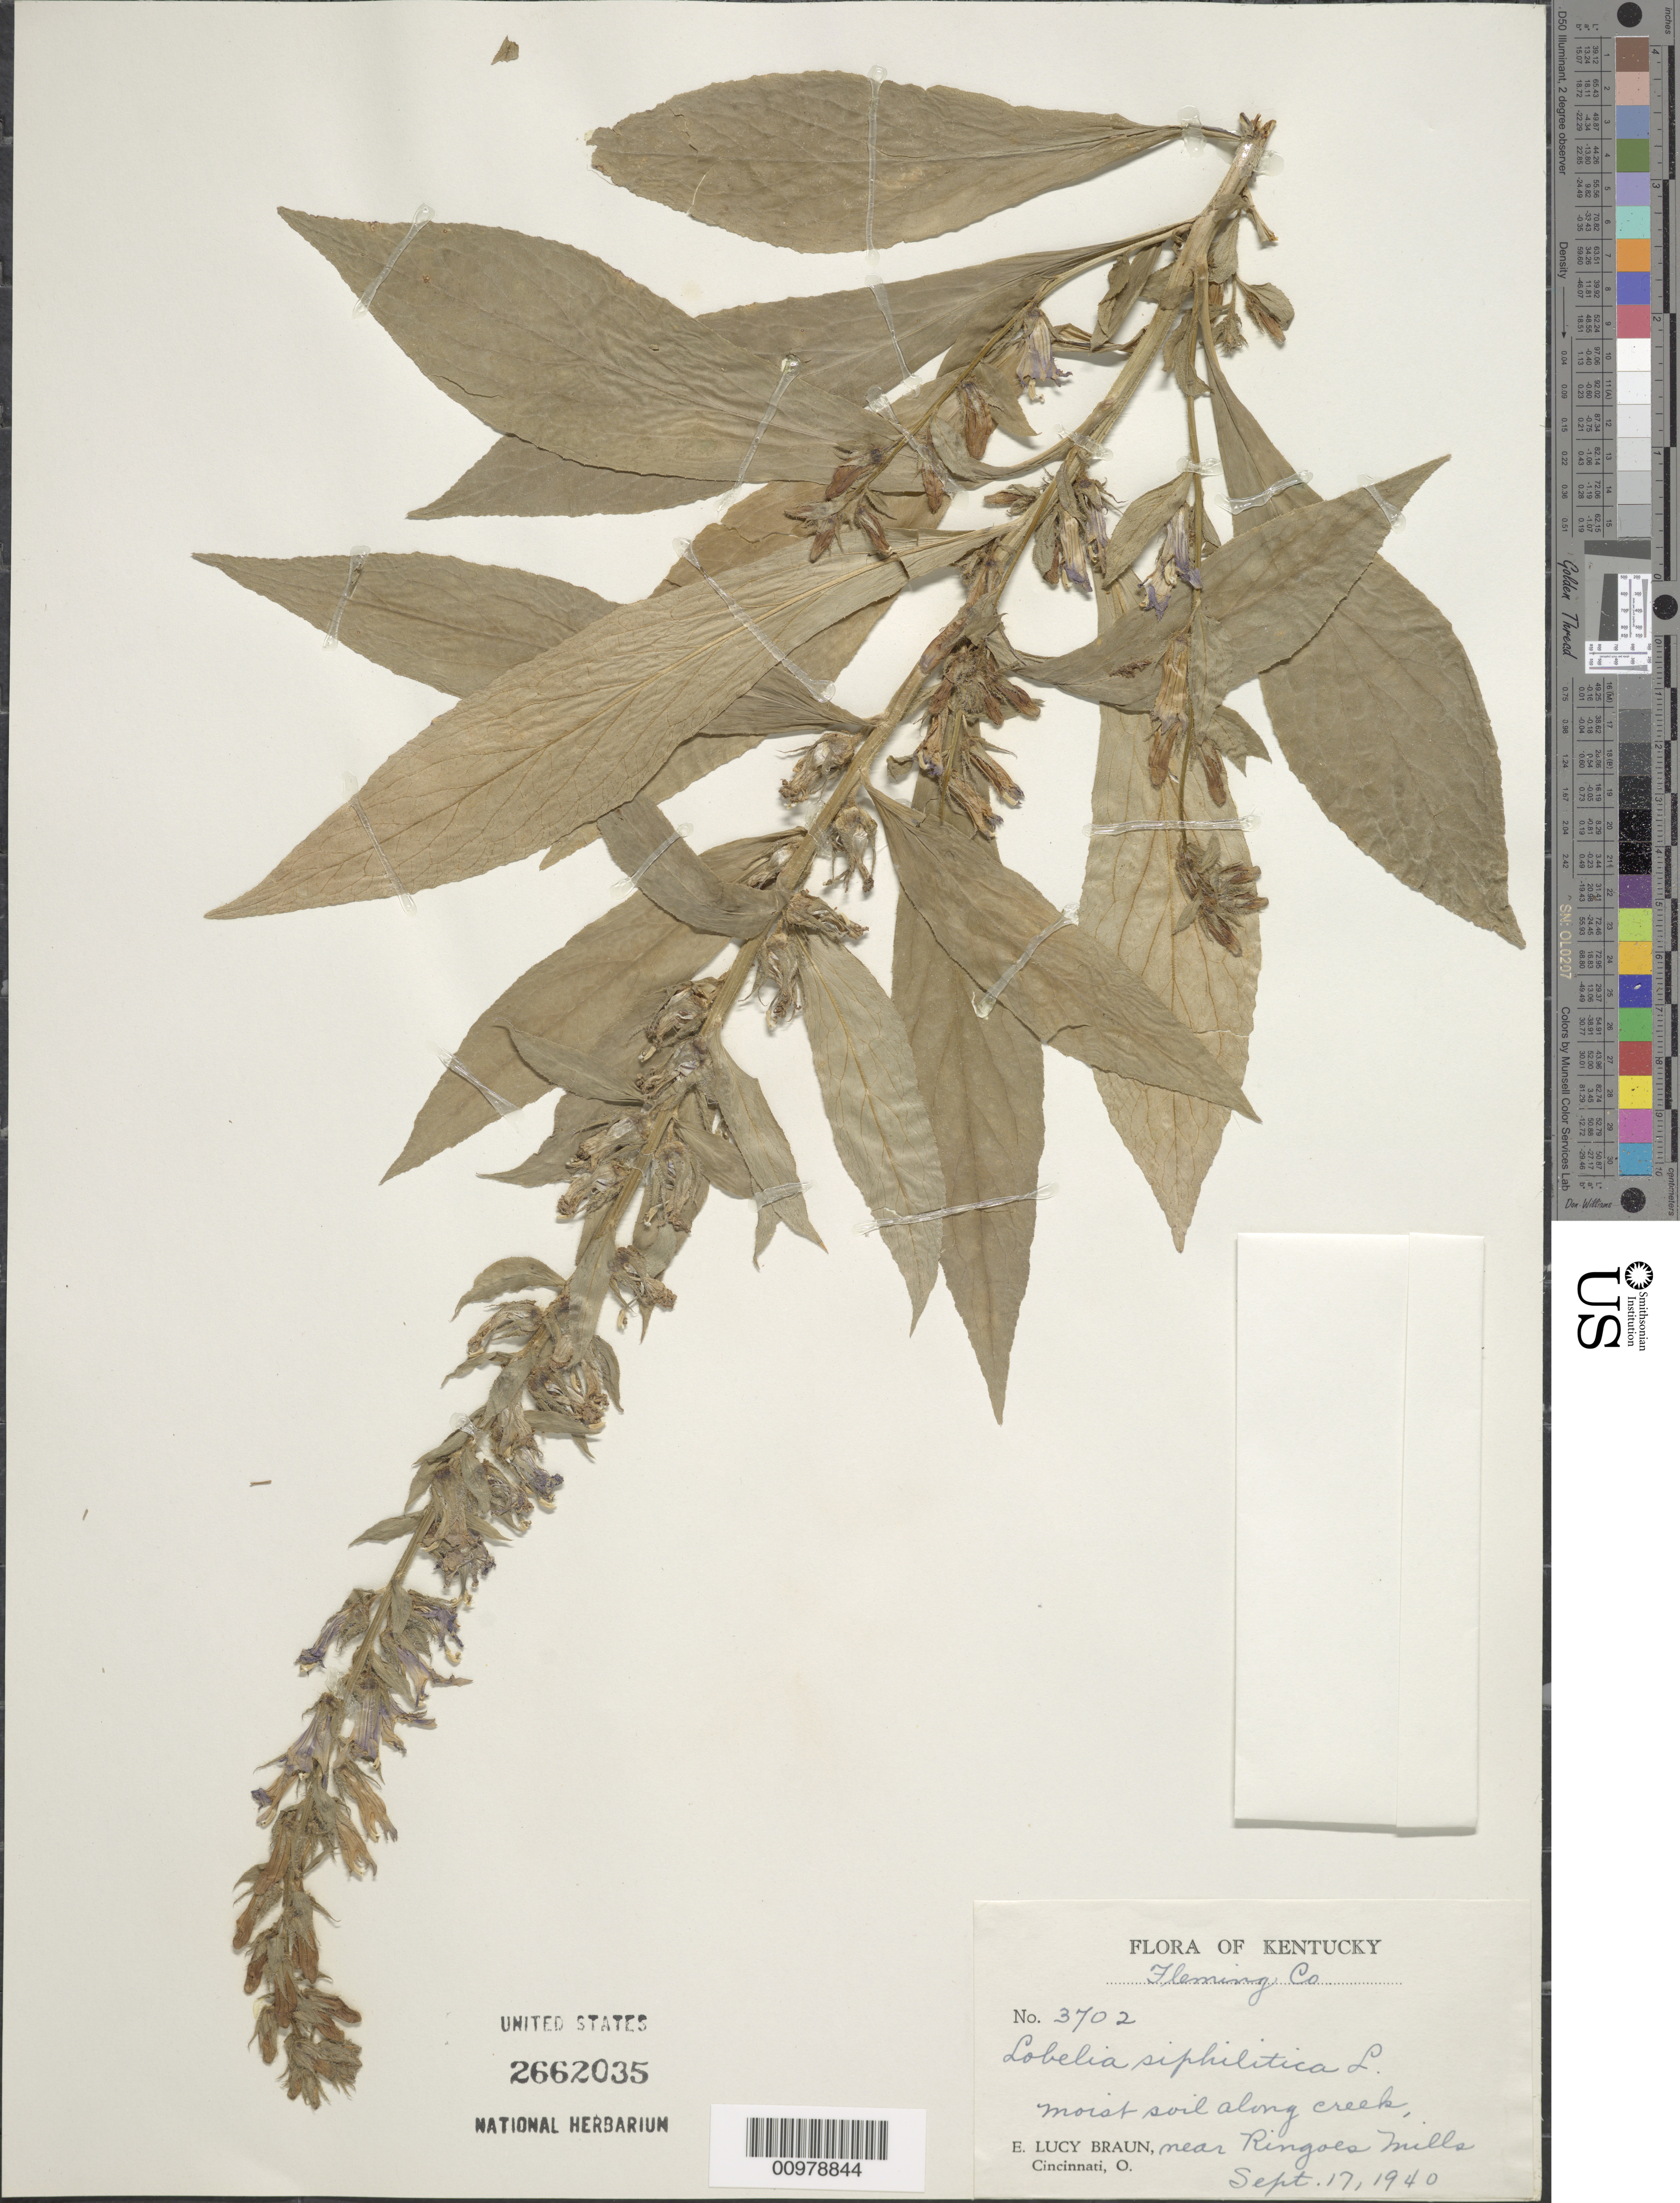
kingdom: Plantae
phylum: Tracheophyta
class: Magnoliopsida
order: Asterales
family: Campanulaceae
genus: Lobelia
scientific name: Lobelia siphilitica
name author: L.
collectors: E. L. Braun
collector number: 3702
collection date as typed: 17 Sep 1940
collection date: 1940-09-17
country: United States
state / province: Kentucky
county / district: Fleming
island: Plummers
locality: Plummers landing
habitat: moist soil along creek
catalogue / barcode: US 2662035